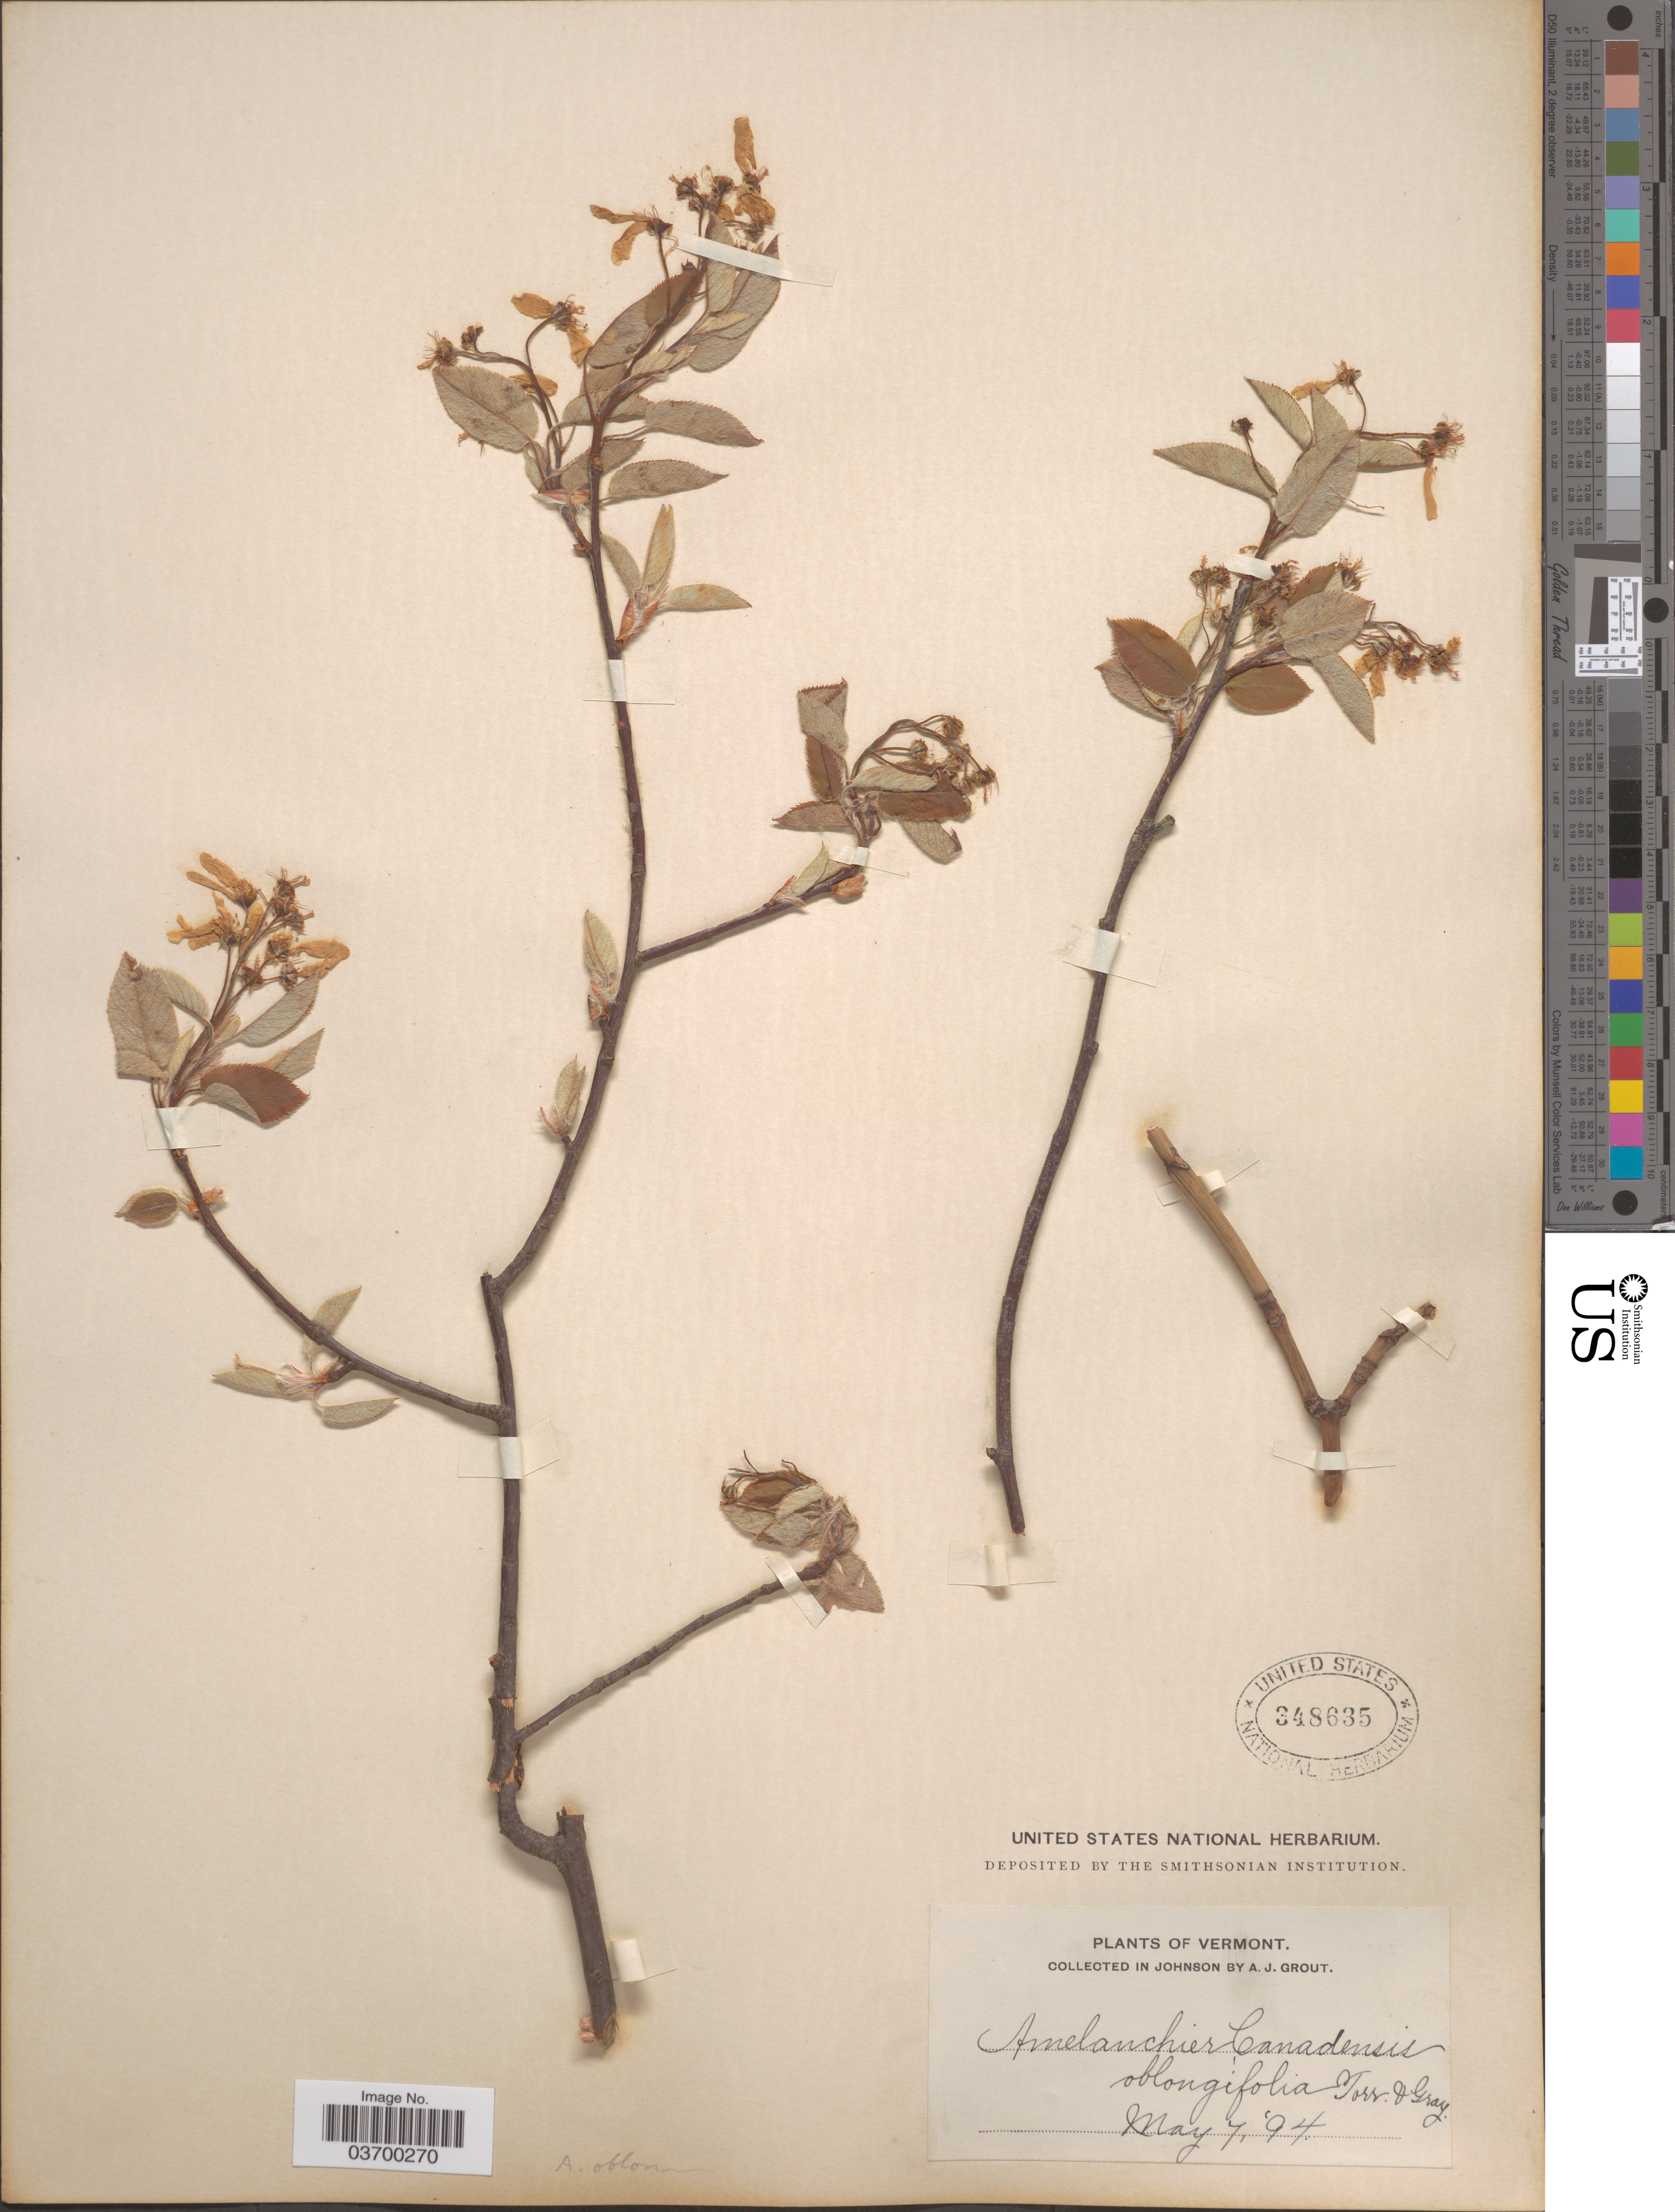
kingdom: Plantae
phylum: Tracheophyta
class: Magnoliopsida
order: Rosales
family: Rosaceae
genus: Amelanchier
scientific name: Amelanchier botryapium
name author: DC.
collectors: A. J. Grout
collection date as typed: Transcribed d/m/y: 7/5/94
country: United States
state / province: Vermont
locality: Johnson.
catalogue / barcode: US 348635